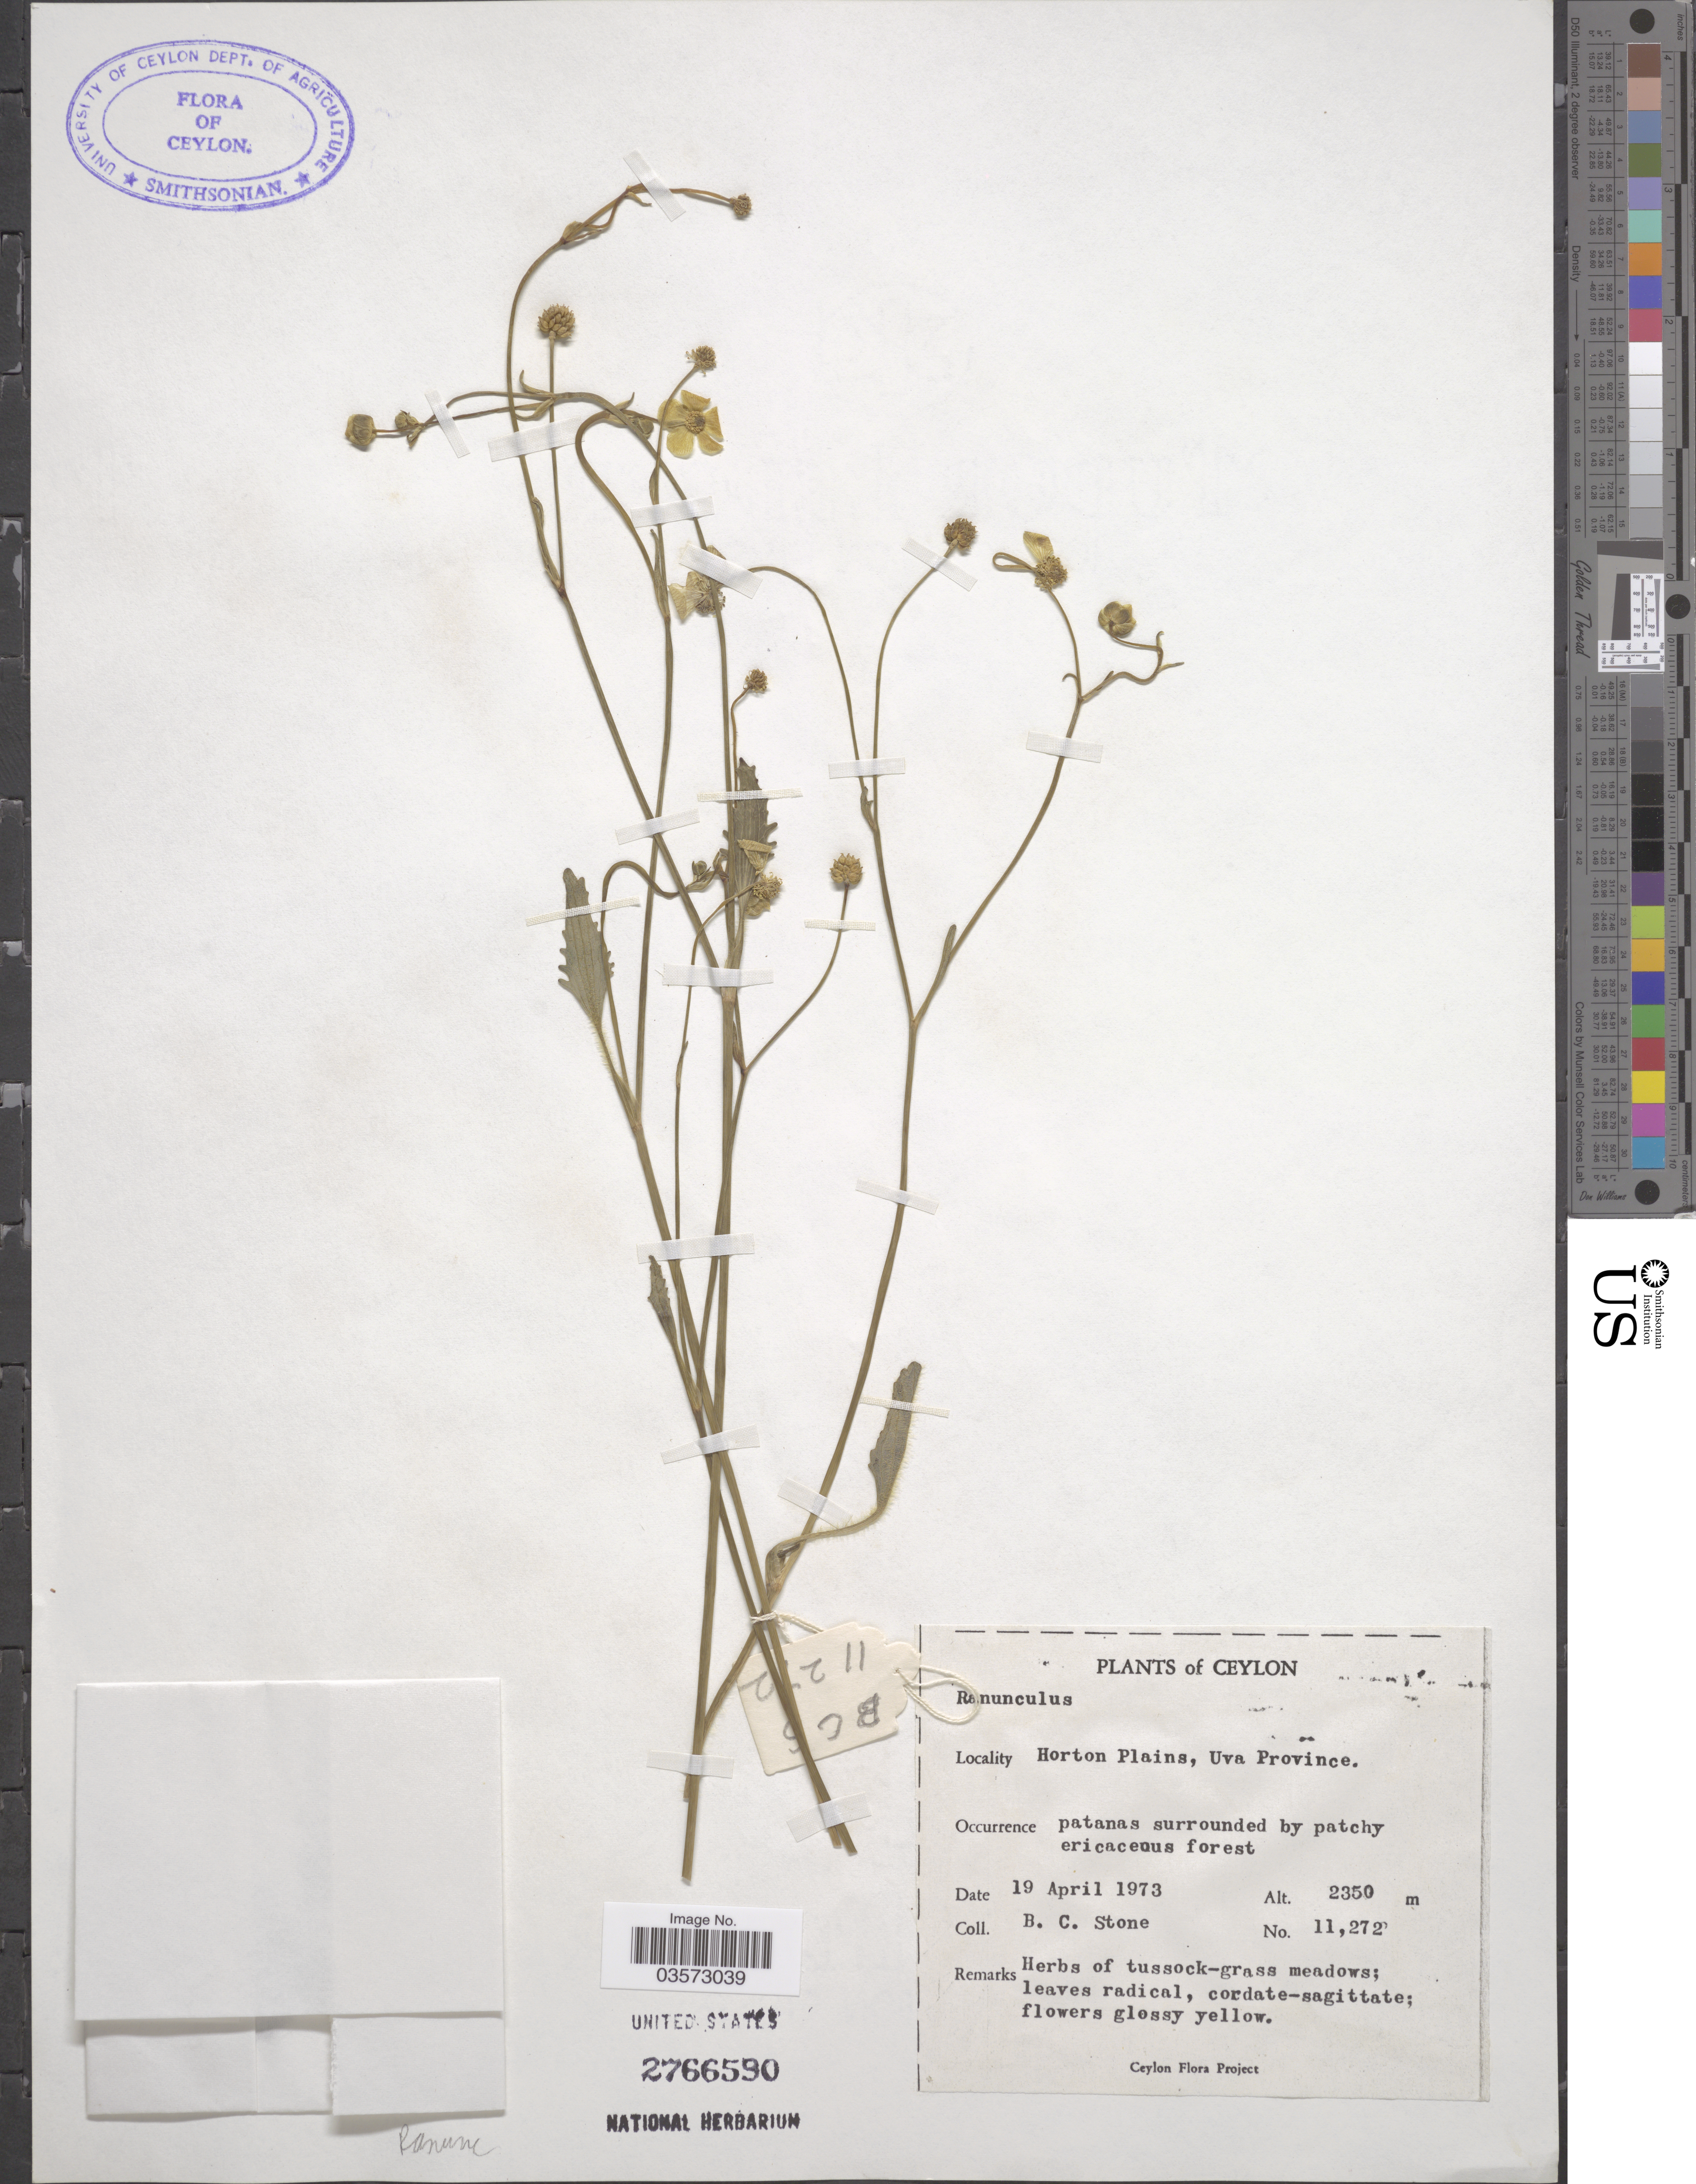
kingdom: Plantae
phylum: Tracheophyta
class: Magnoliopsida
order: Ranunculales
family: Ranunculaceae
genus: Ranunculus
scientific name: Ranunculus sp.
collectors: B. C. Stone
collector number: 11272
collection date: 1973-04-19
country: Sri Lanka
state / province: Uva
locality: Ceylon. Horton Plains.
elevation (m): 2350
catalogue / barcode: US 2766590